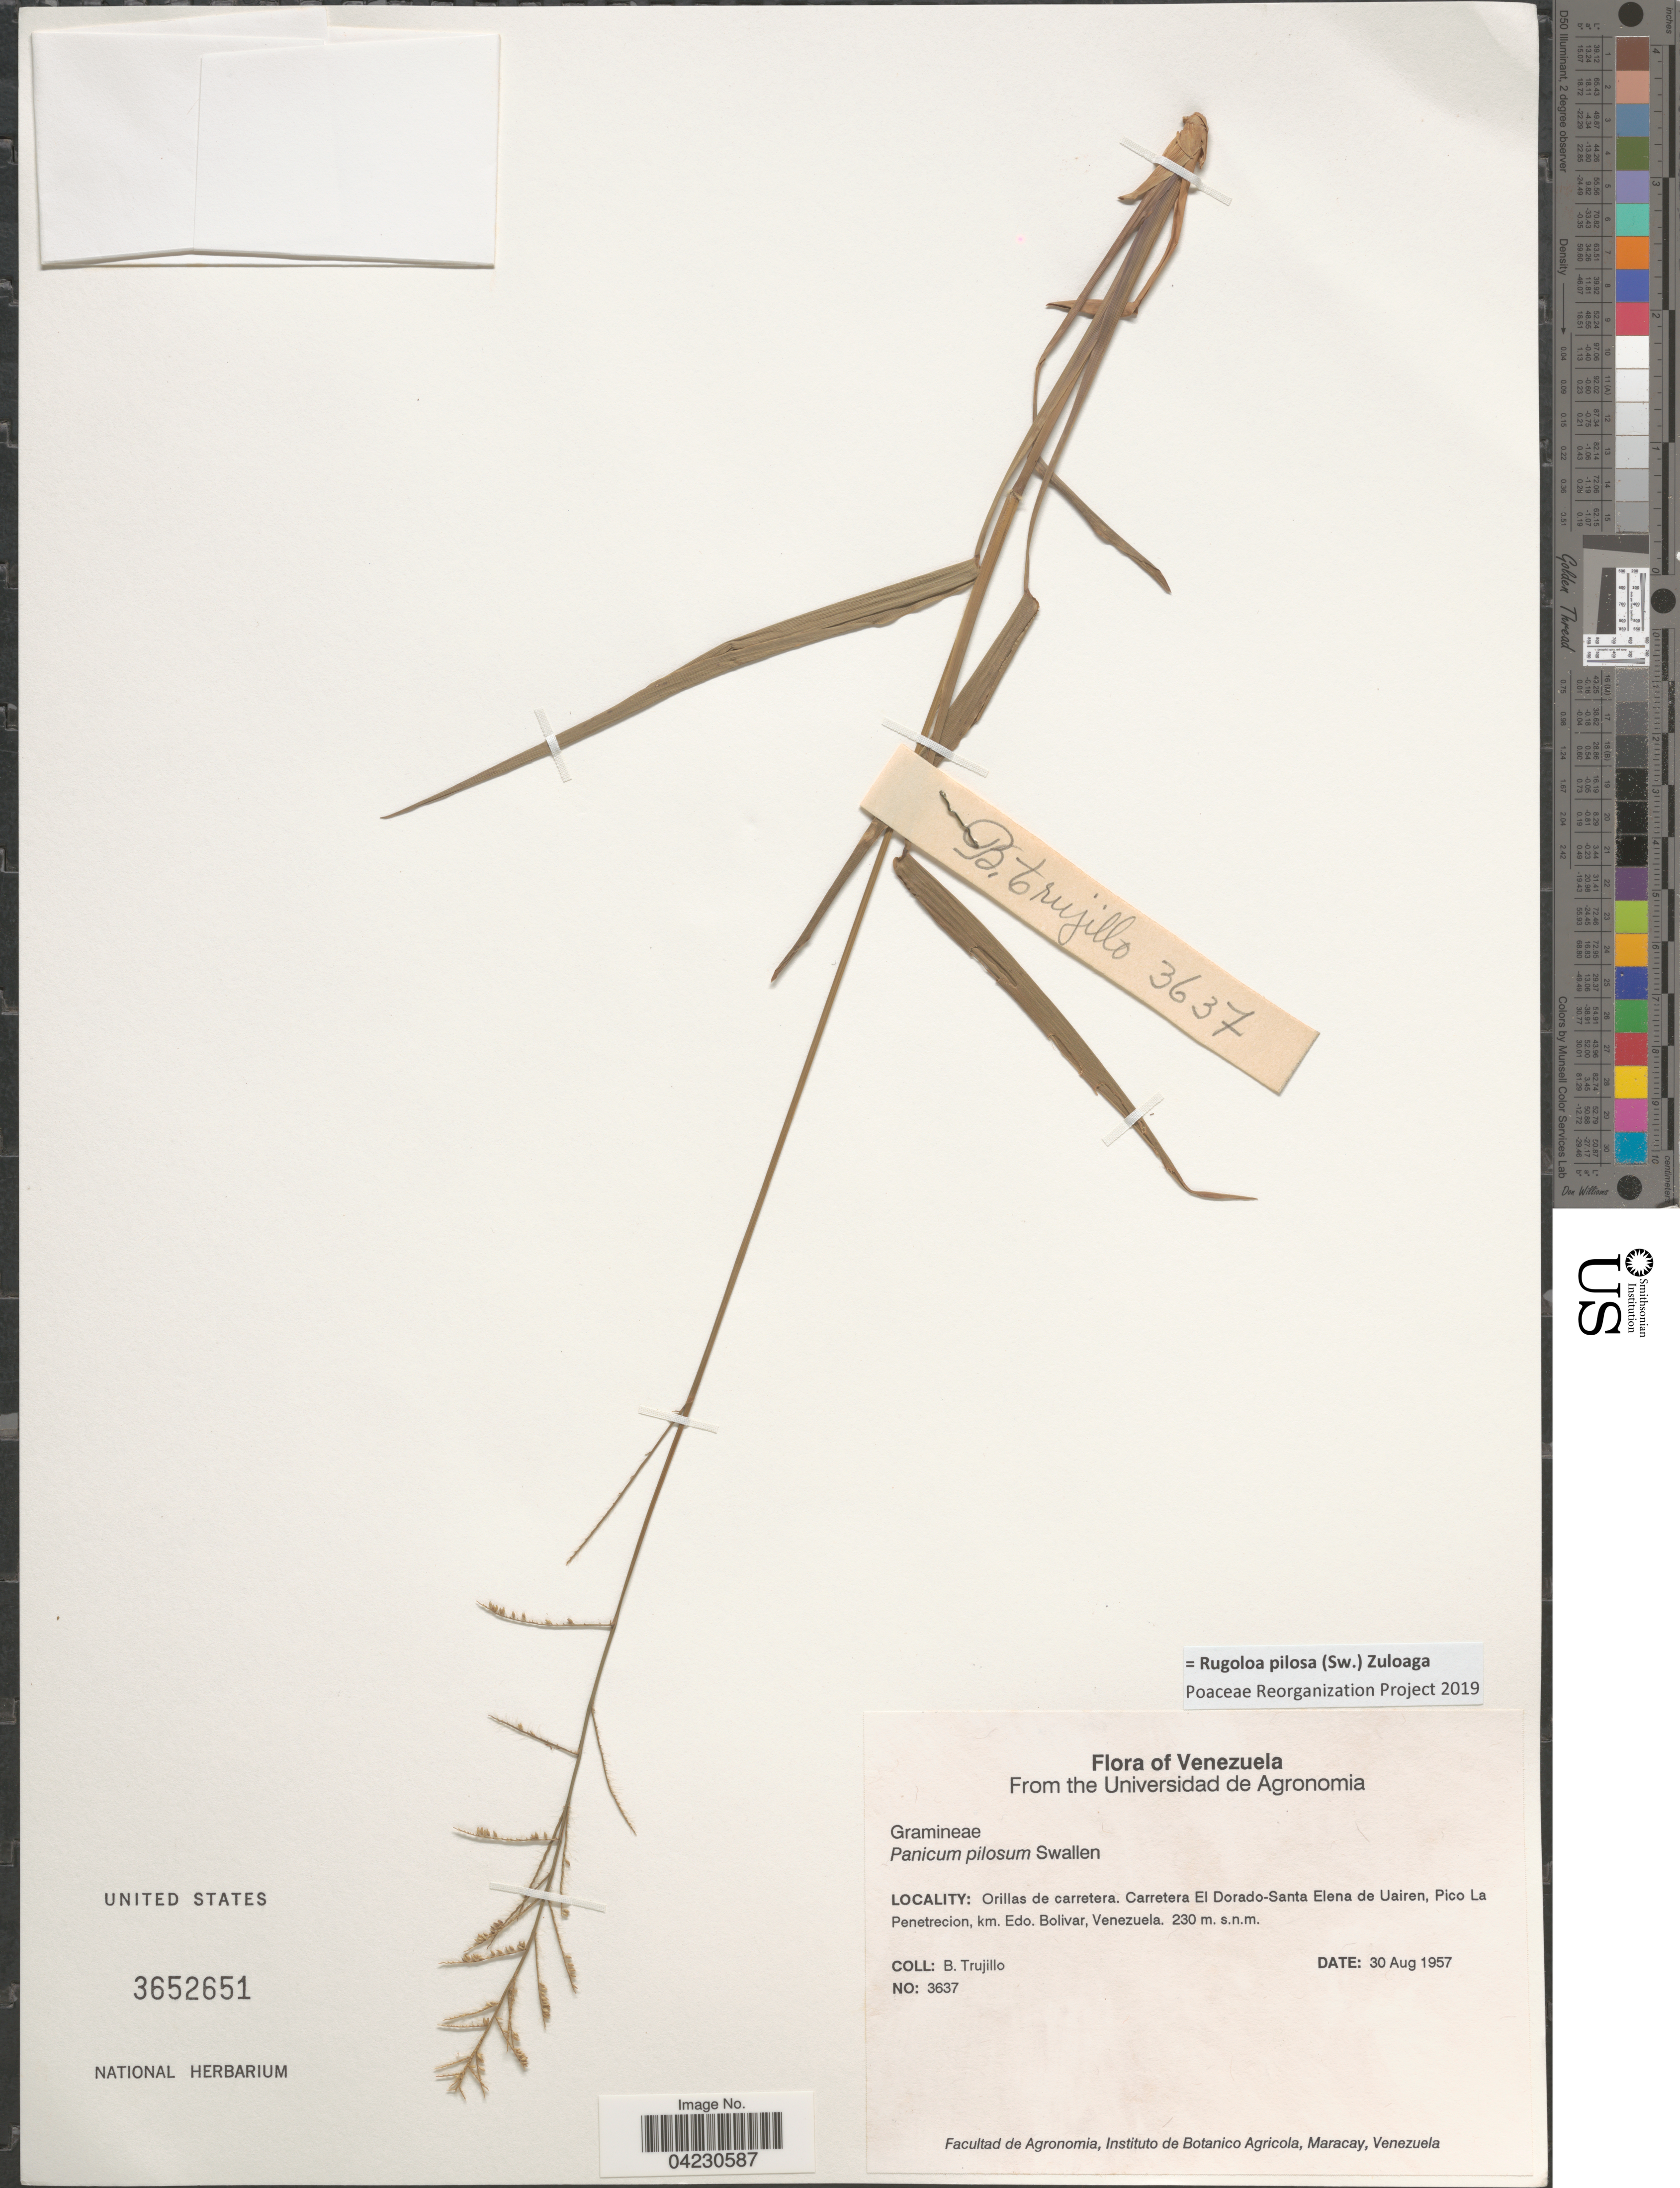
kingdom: Plantae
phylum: Tracheophyta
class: Liliopsida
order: Poales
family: Poaceae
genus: Rugoloa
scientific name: Rugoloa pilosa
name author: (Sw.) Zuloaga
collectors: B. Trujillo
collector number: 3637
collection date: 1957-08-30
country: Venezuela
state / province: Bolivar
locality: Orillas de carretera. Carretera El Dorado-Santa Elena de Uairen, Pico La Penetrecion, km.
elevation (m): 230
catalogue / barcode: US 3652651